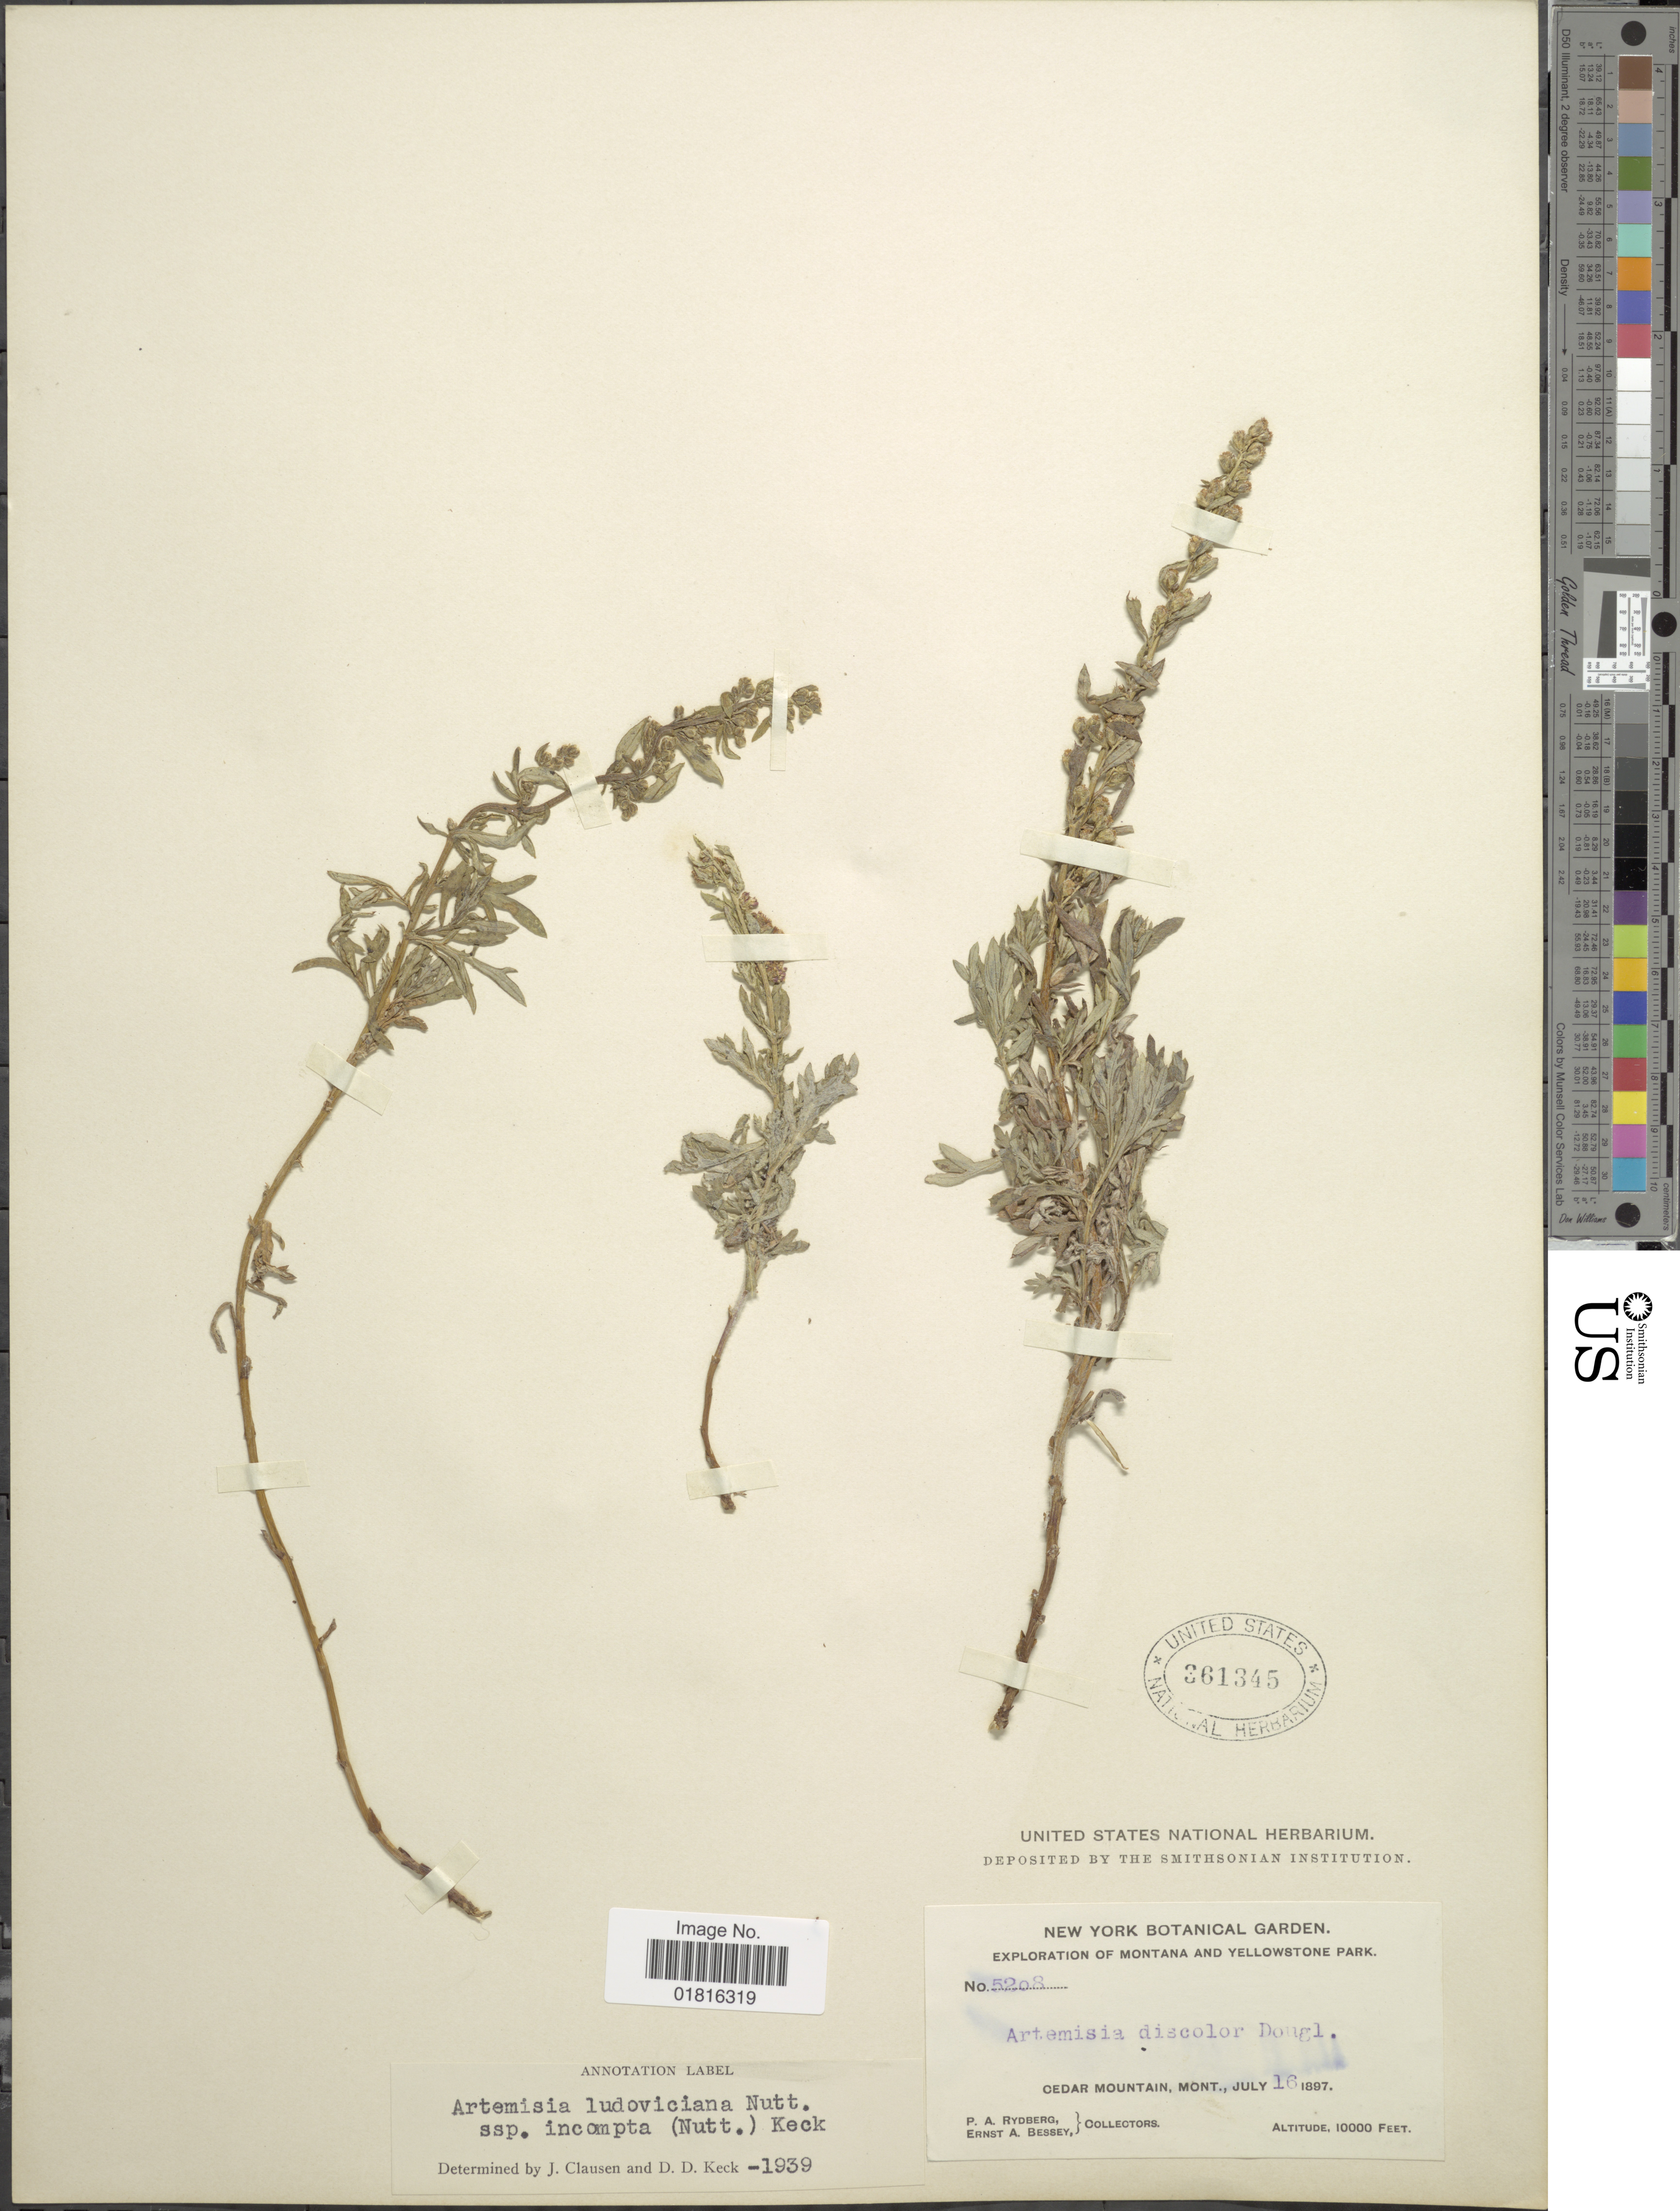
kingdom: Plantae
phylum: Tracheophyta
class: Magnoliopsida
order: Asterales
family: Asteraceae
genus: Artemisia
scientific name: Artemisia ludoviciana subsp. incompta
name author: (Nutt.) D.D. Keck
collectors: P. A. Rydberg & E. A. Bessey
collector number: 5208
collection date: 1897-07-16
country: United States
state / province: Montana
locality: Montana and Yellowstone Park, Cedar Mountain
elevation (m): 3048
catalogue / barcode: US 361345